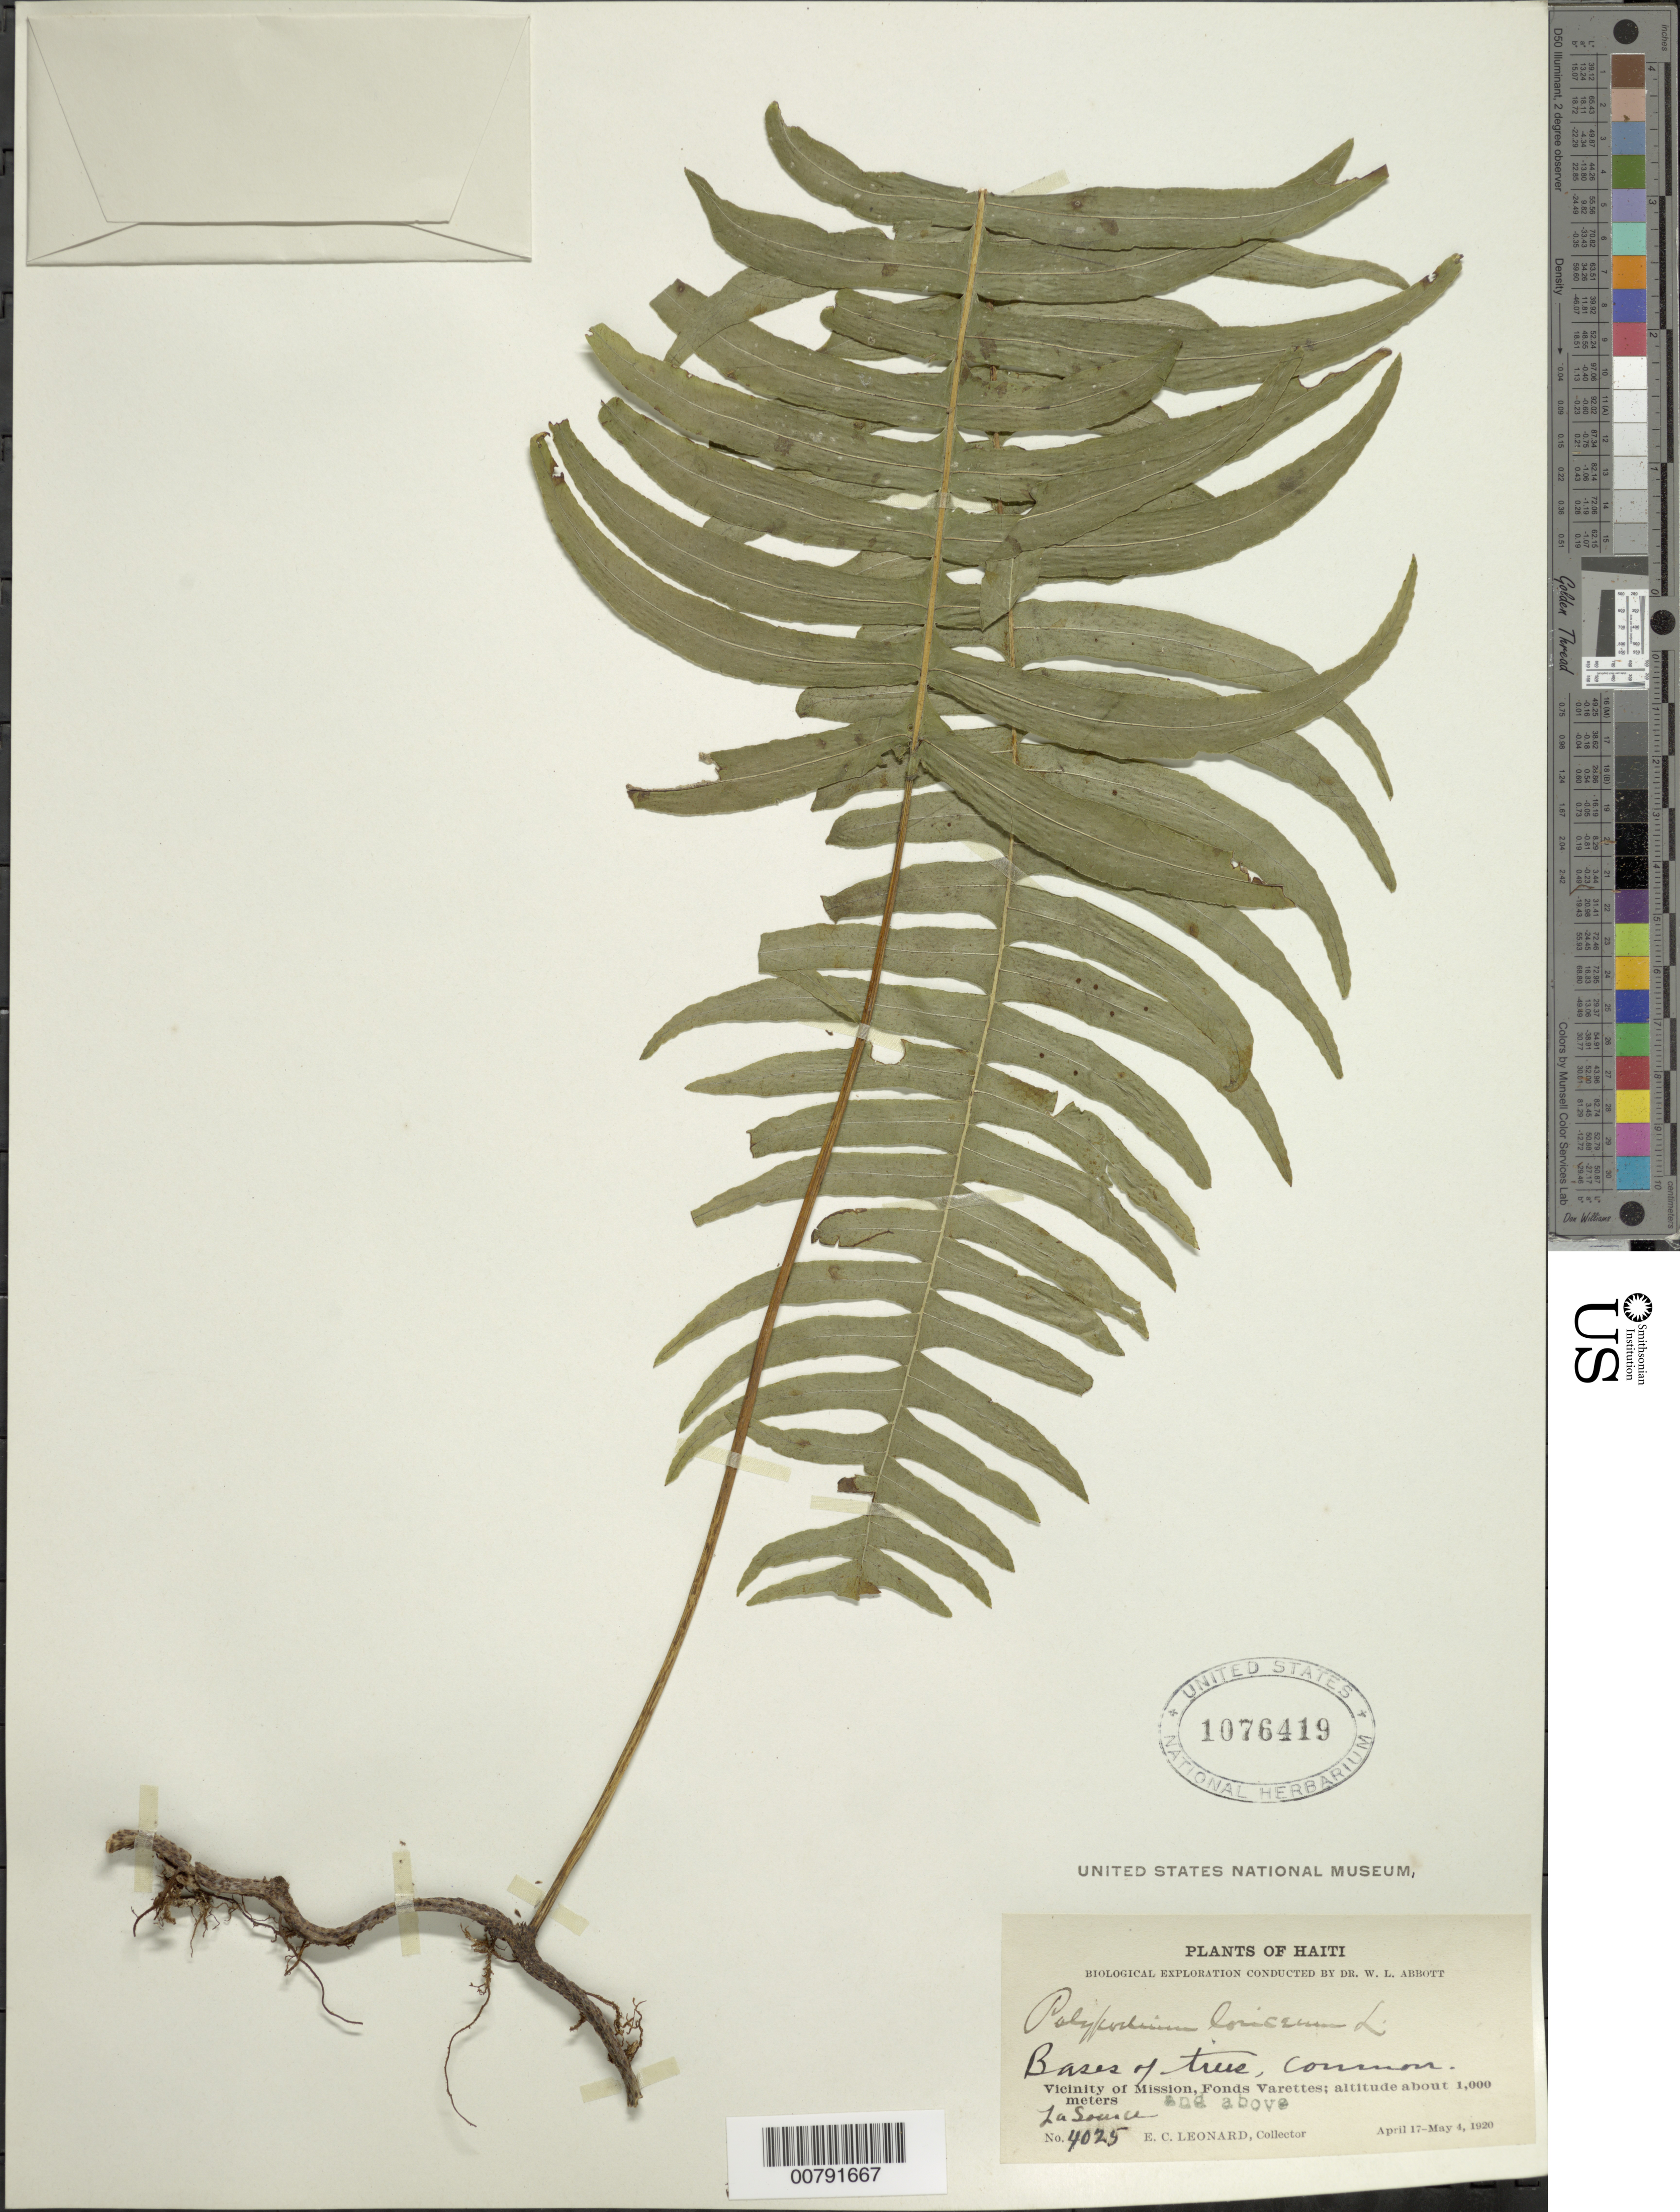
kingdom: Plantae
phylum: Tracheophyta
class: Polypodiopsida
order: Polypodiales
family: Polypodiaceae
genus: Serpocaulon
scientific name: Serpocaulon loriceum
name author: (L.) A.R. Sm.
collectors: E. C. Leonard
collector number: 4025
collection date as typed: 17 Apr 1920 04 May 1920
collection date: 1920-04-17/1920-05-04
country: Haiti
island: Hispaniola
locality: Mission vicinity, Fonds Varettes, La Source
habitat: Basses of trees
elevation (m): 1000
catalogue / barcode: US 1076419